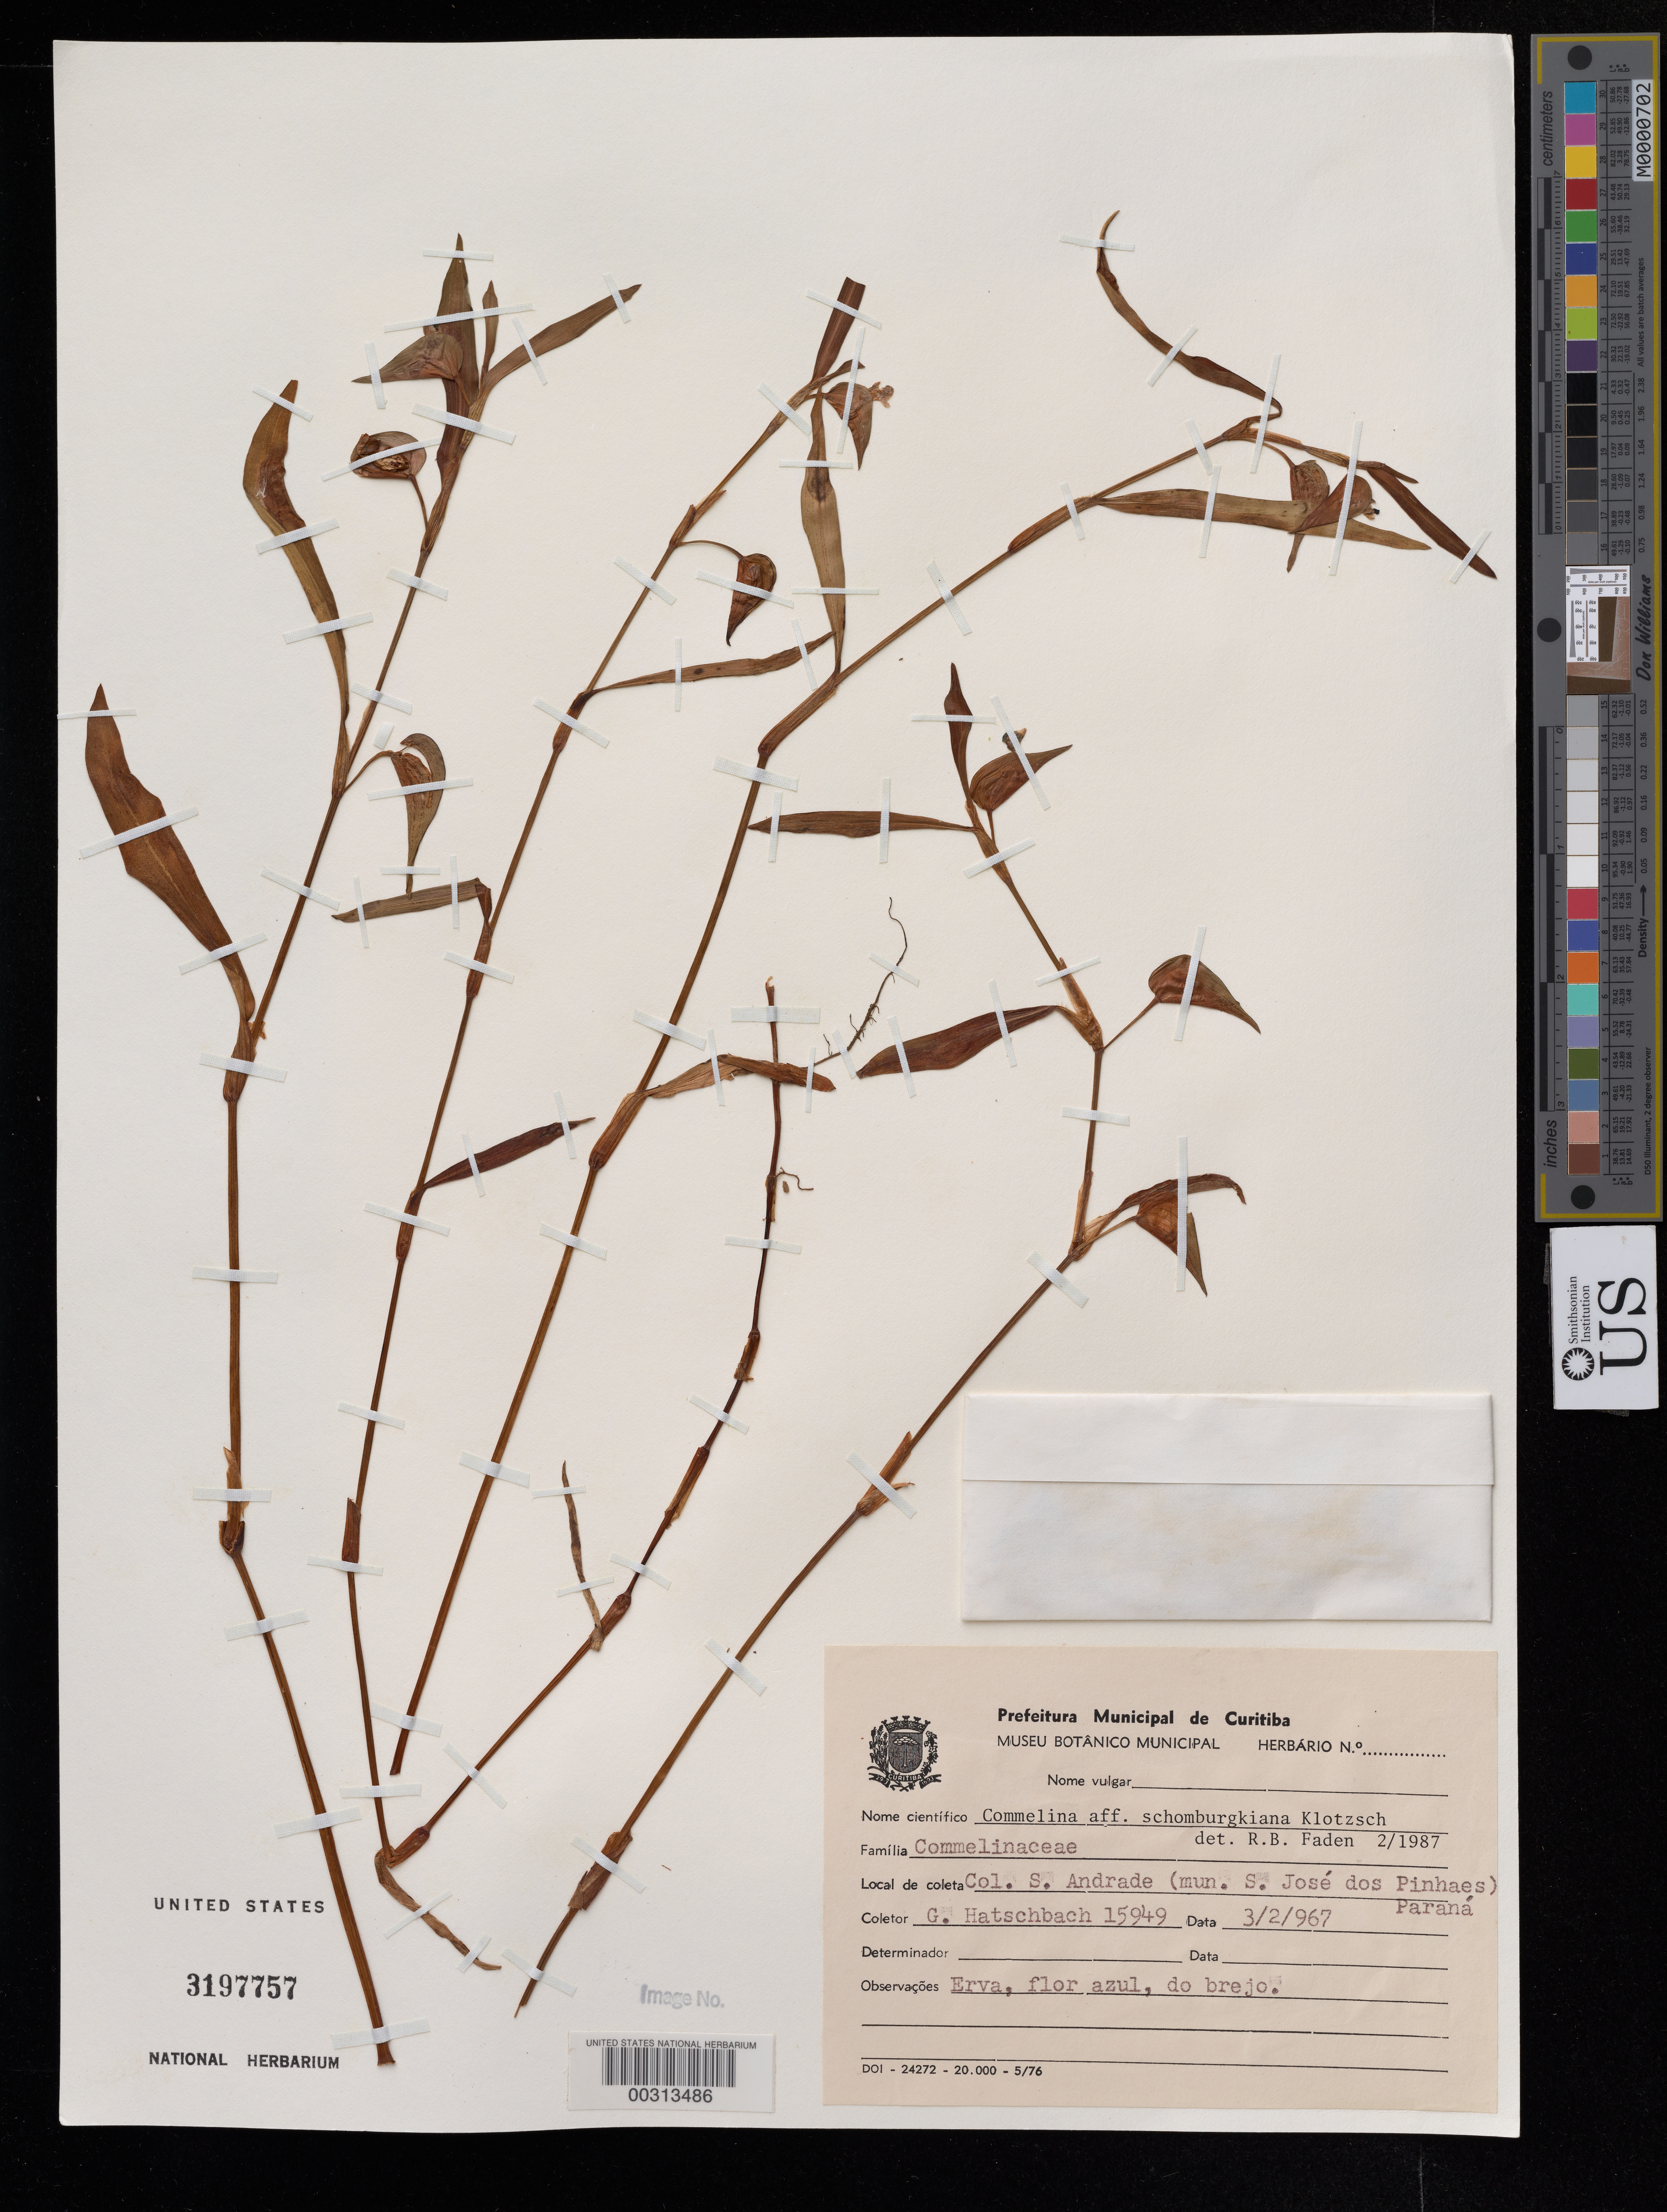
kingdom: Plantae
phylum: Tracheophyta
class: Liliopsida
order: Commelinales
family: Commelinaceae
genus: Commelina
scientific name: Commelina schomburgkiana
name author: Klotzsch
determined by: Faden, Robert B., (US), Smithsonian Institution - National Museum of Natural History (UNITED STATES)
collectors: G. Hatschbach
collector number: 15949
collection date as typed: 03 Feb 1967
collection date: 1967-02-03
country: Brazil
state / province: Paraná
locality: Col. s. andrade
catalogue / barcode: US 3197757